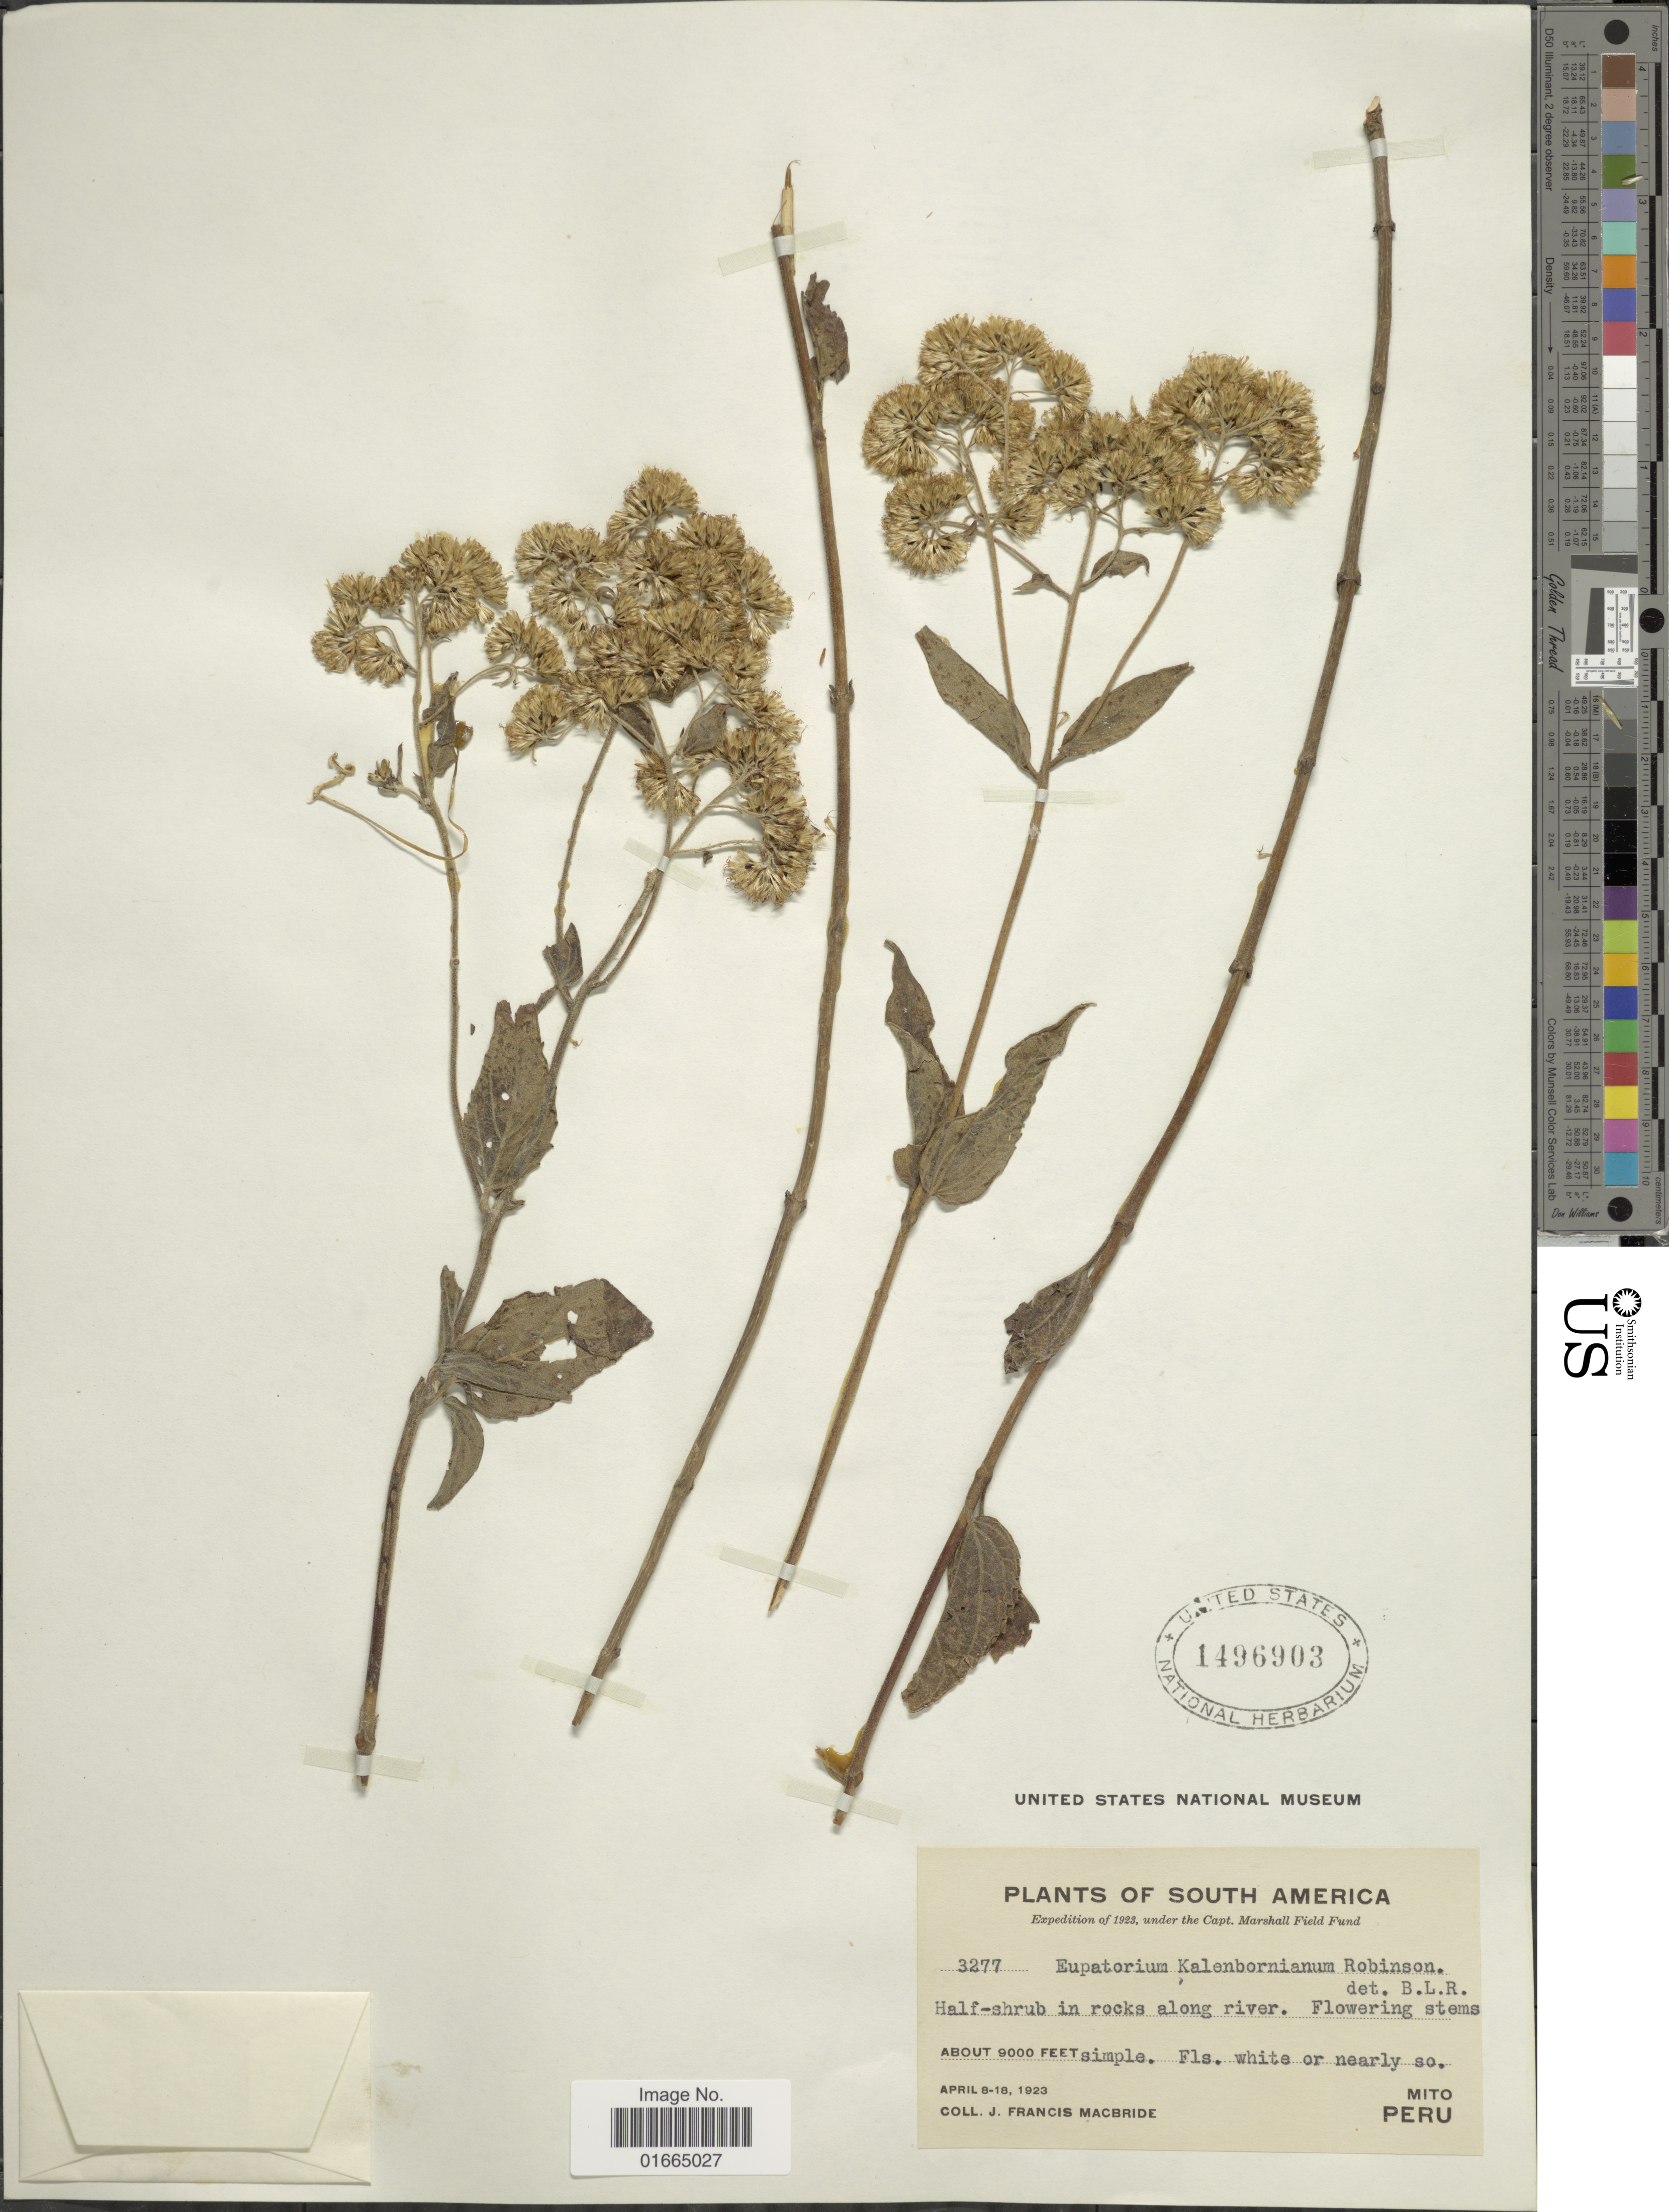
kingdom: Plantae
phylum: Tracheophyta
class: Magnoliopsida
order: Asterales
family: Asteraceae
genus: Cronquistianthus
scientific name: Cronquistianthus kalenbornianus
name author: (B.L. Rob.) R.M. King & H. Rob.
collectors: J. F. Macbride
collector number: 3277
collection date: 1923-04-08/1923-04-18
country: Peru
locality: Mito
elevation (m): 2743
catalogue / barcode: US 1496903